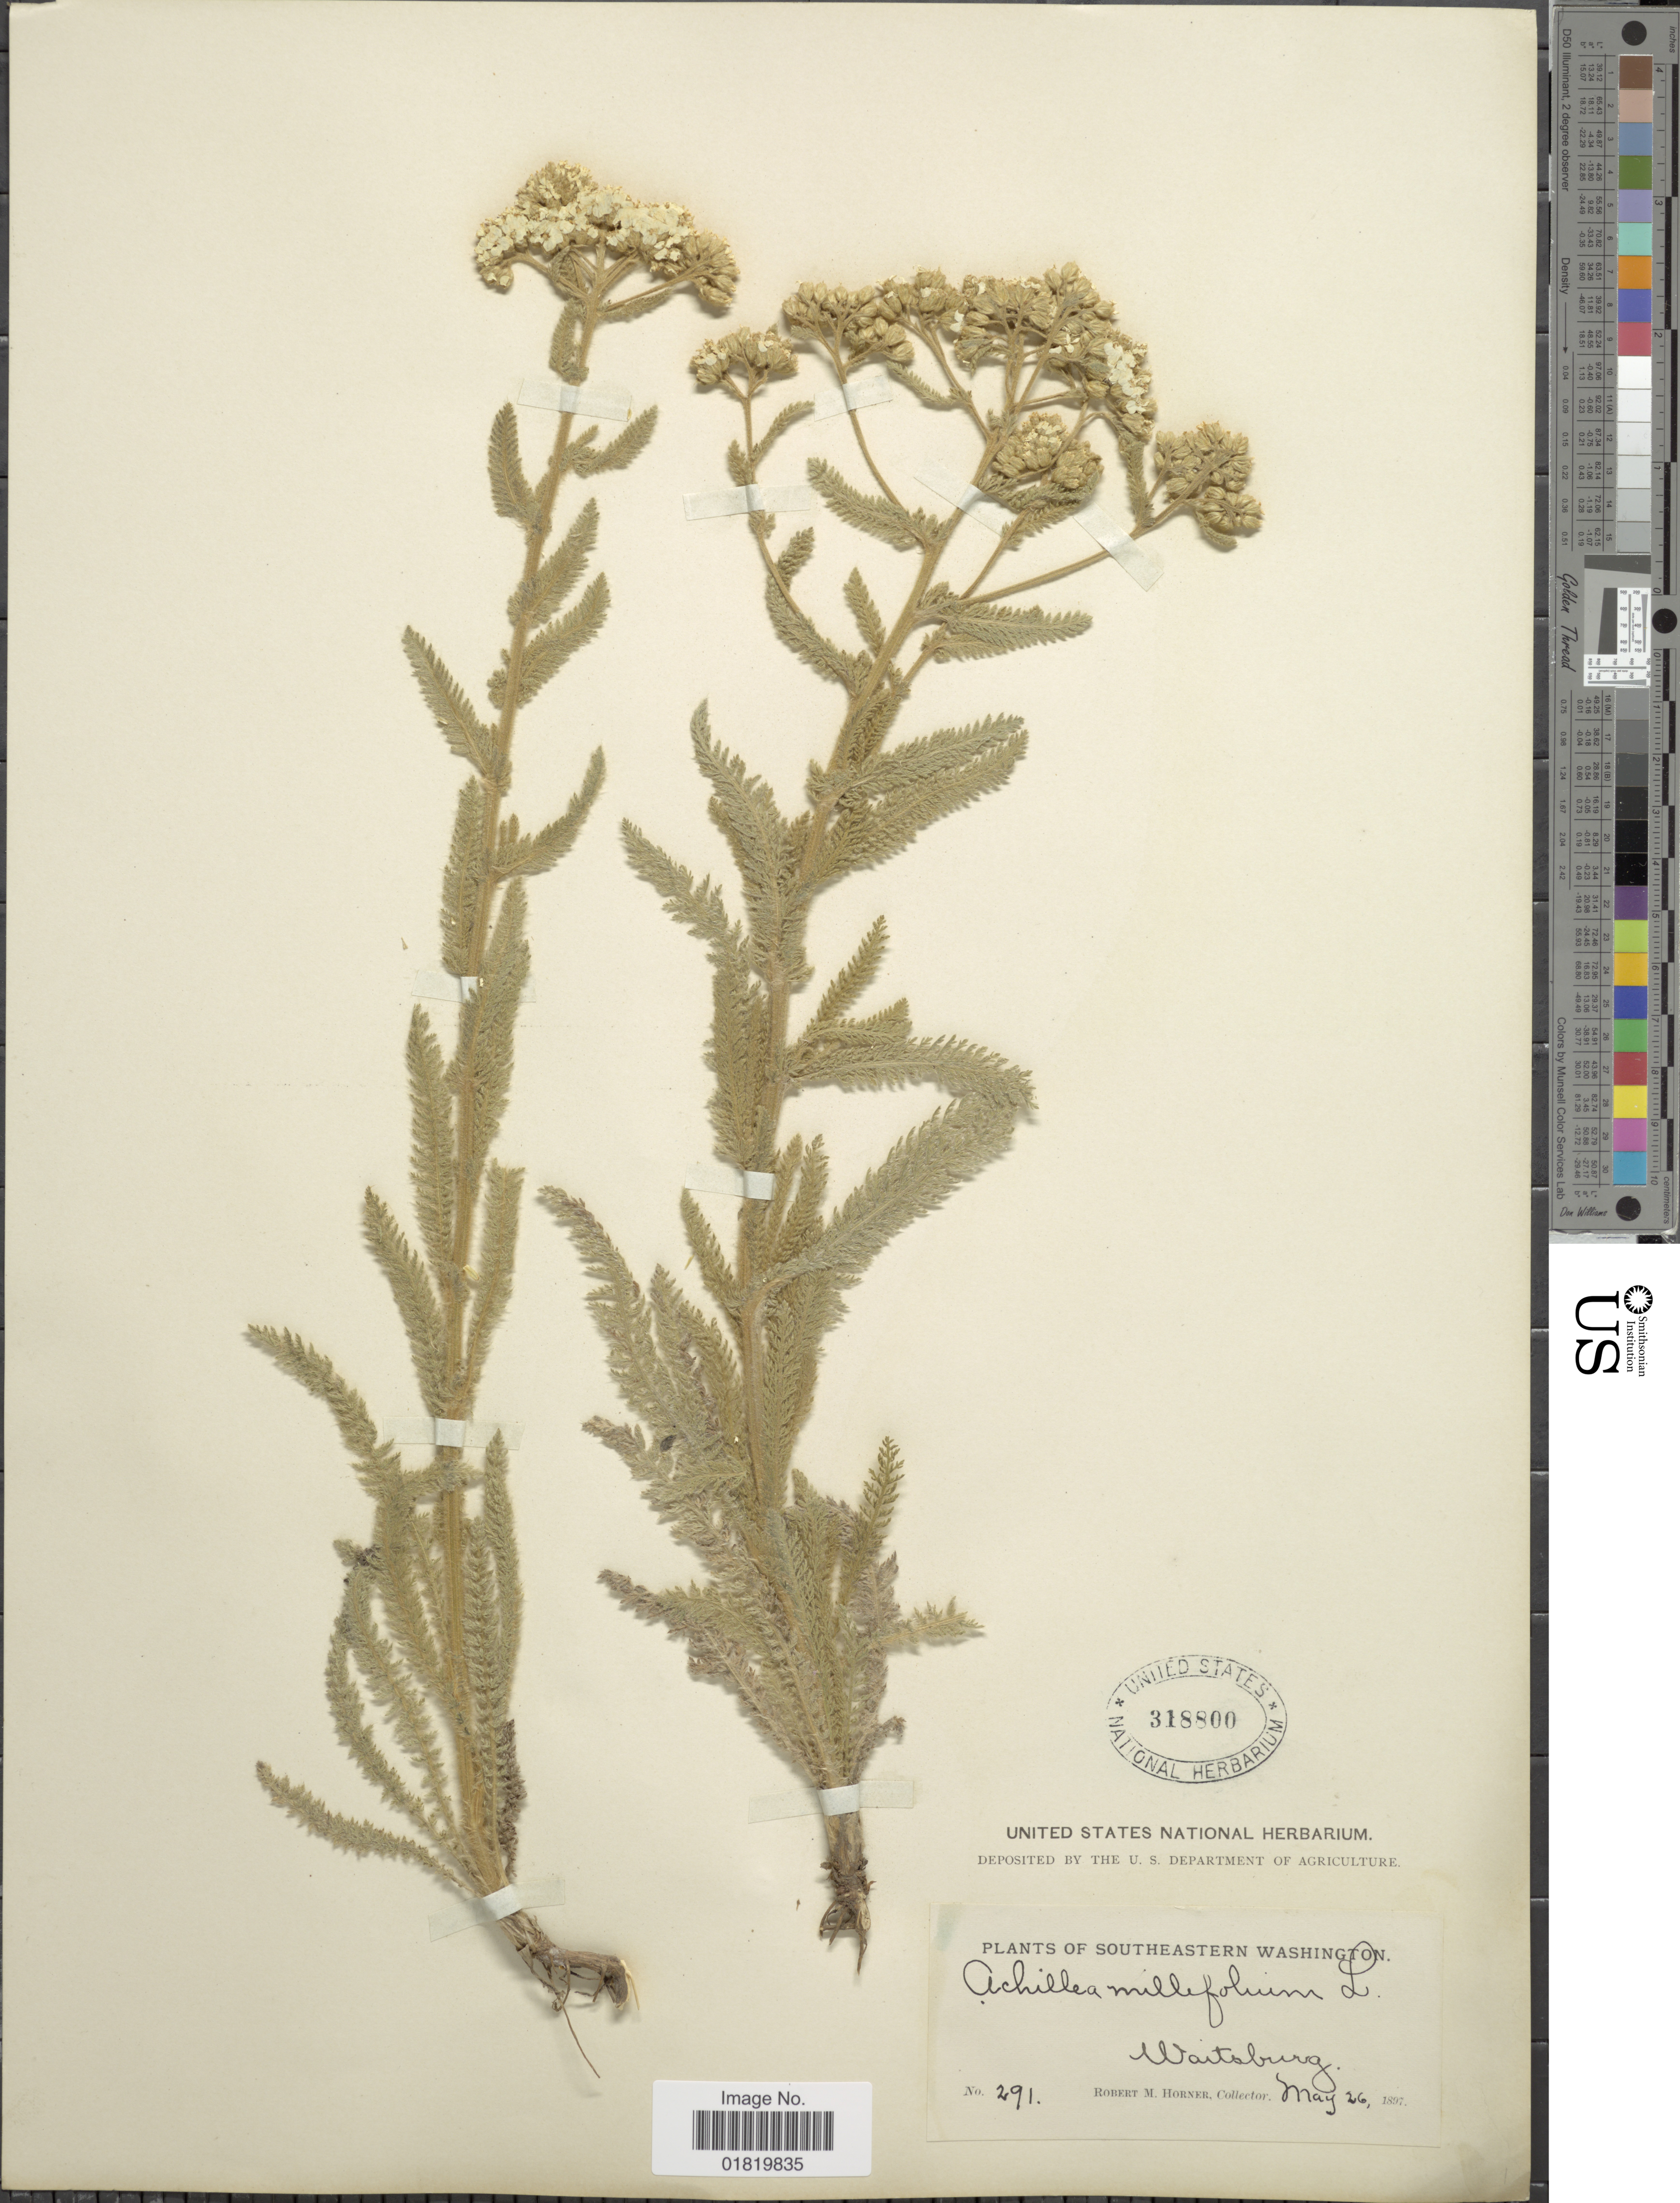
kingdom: Plantae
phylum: Tracheophyta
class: Magnoliopsida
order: Asterales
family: Asteraceae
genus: Achillea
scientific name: Achillea californica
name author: Pollard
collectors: R. Horner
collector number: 291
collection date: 1897-05-26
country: United States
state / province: Washington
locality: Southeastern Washington. Waitsburg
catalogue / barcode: US 318800